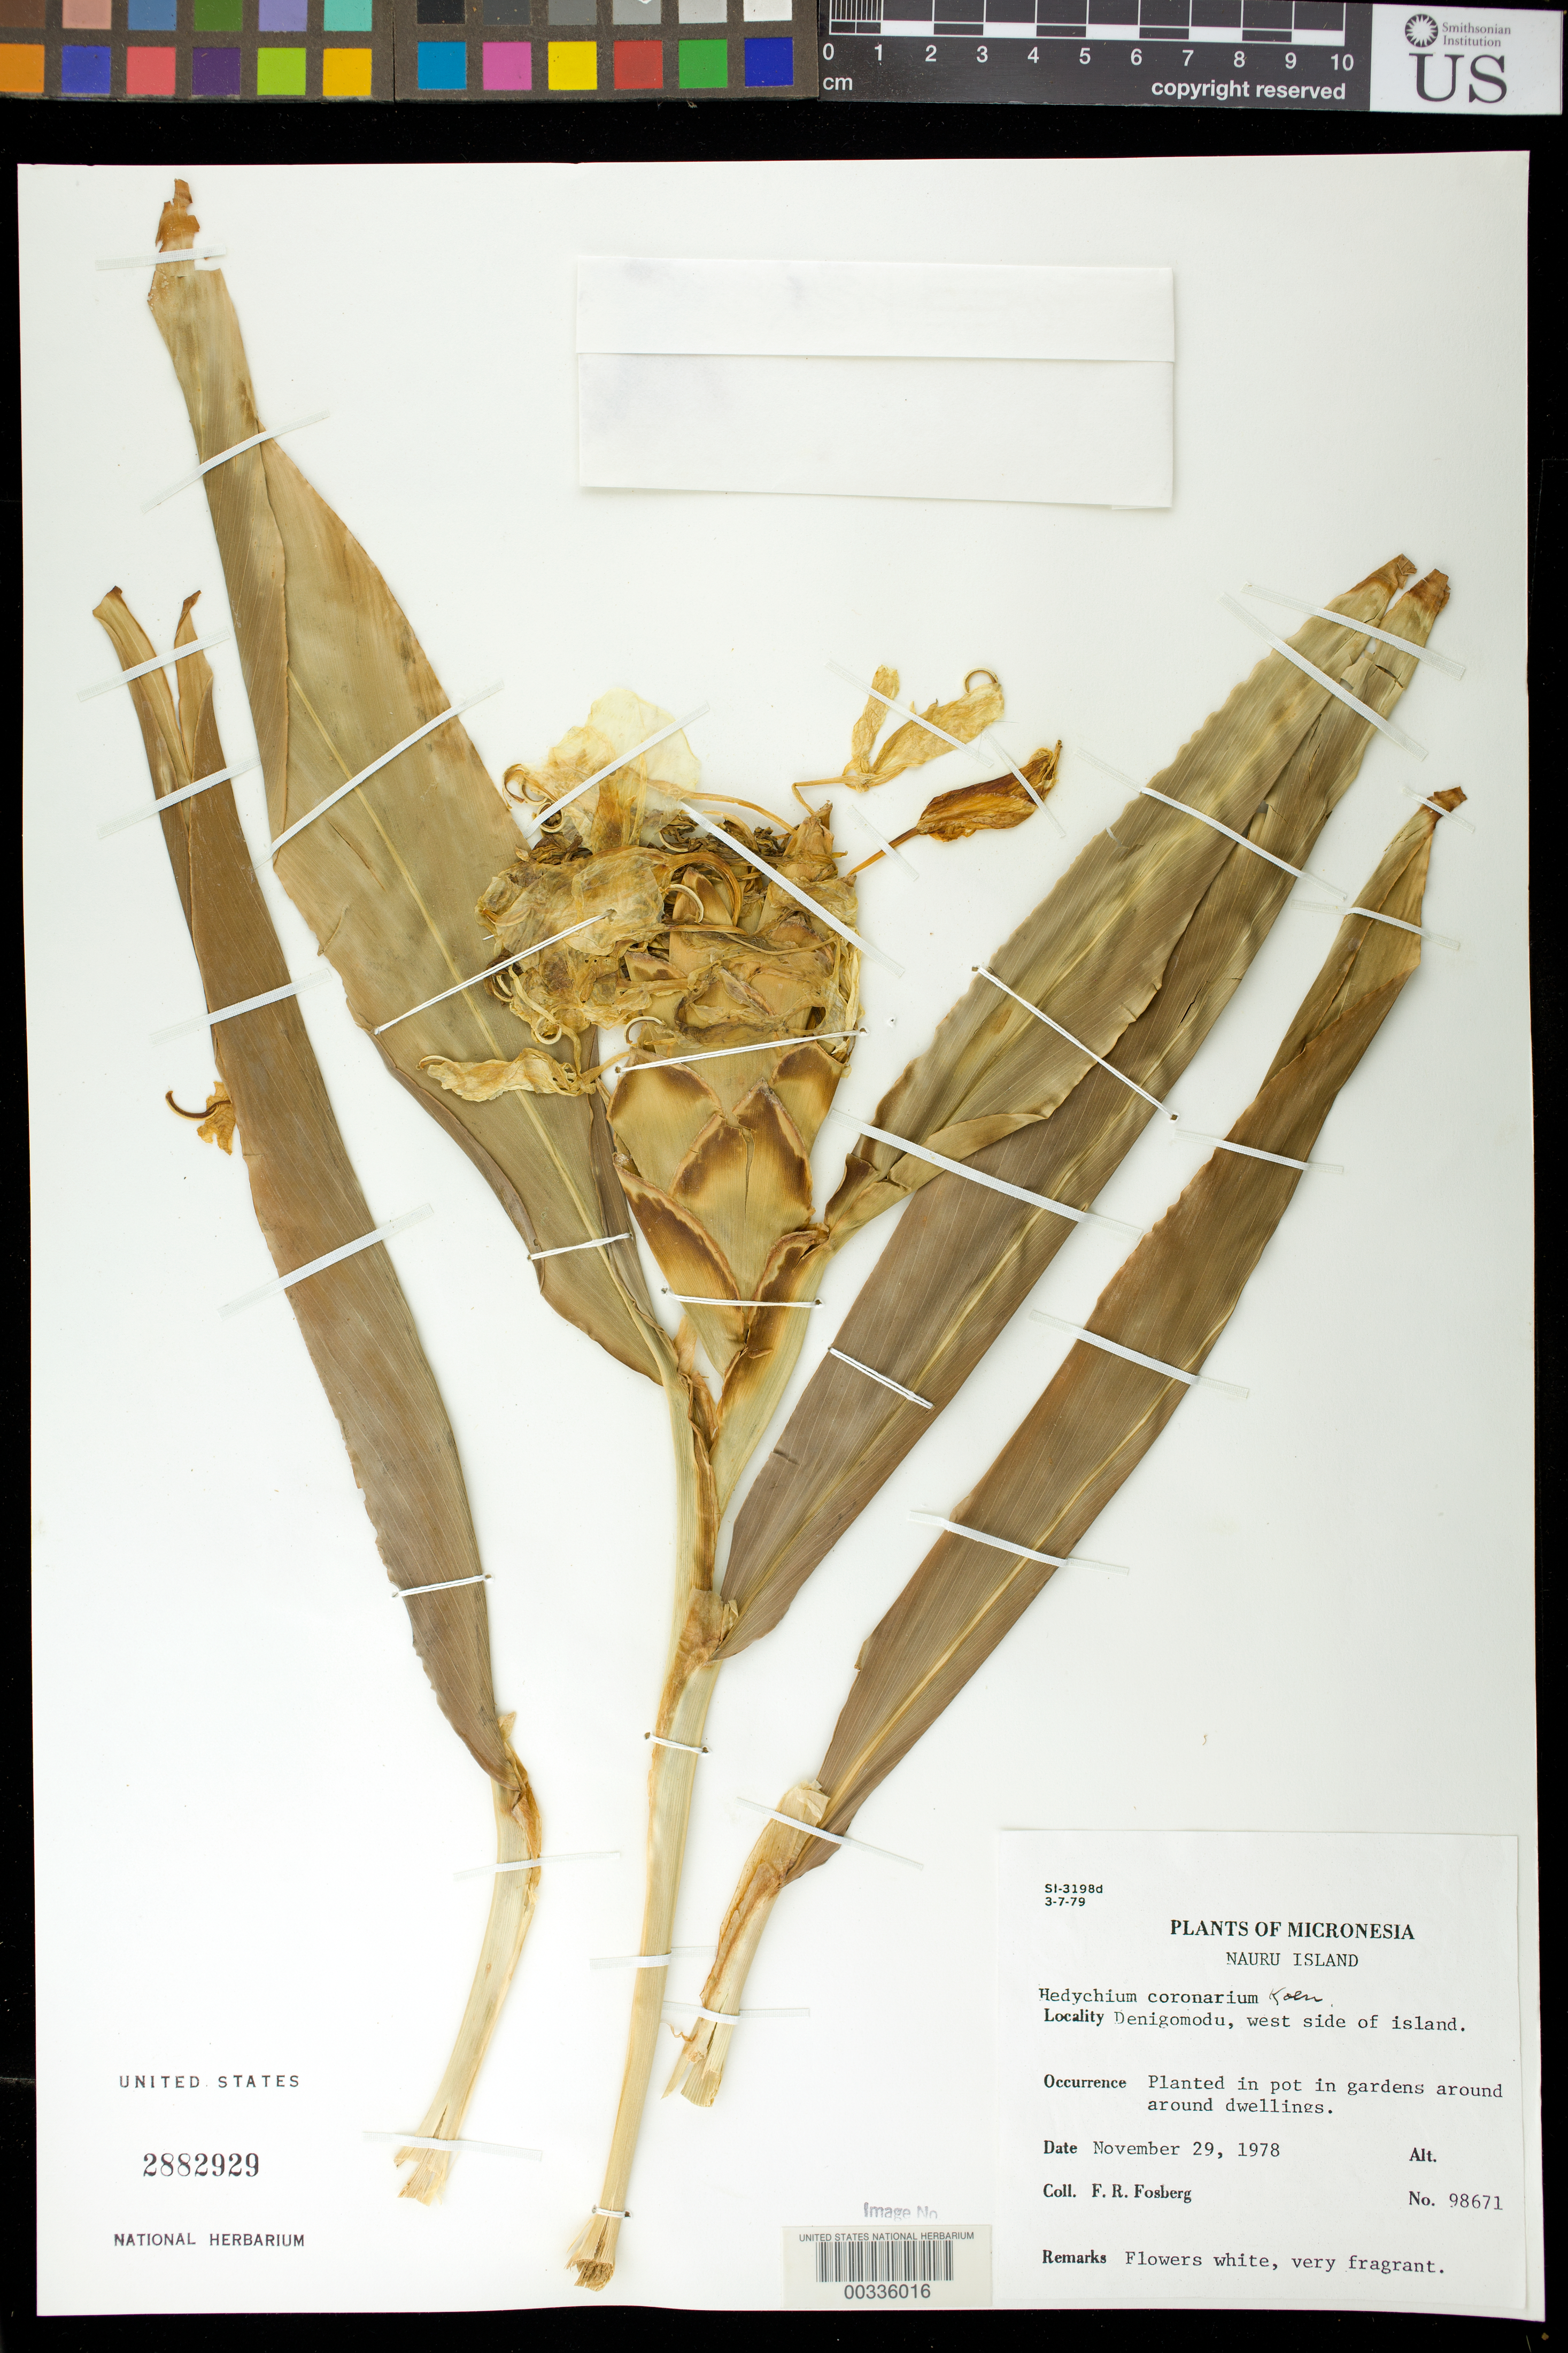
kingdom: Plantae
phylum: Tracheophyta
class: Liliopsida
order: Zingiberales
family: Zingiberaceae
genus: Hedychium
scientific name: Hedychium coronarium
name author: J. Koenig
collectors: F. R. Fosberg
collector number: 98671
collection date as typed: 29 Nov 1978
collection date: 1978-11-29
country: Nauru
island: Nauru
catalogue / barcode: US 2882929